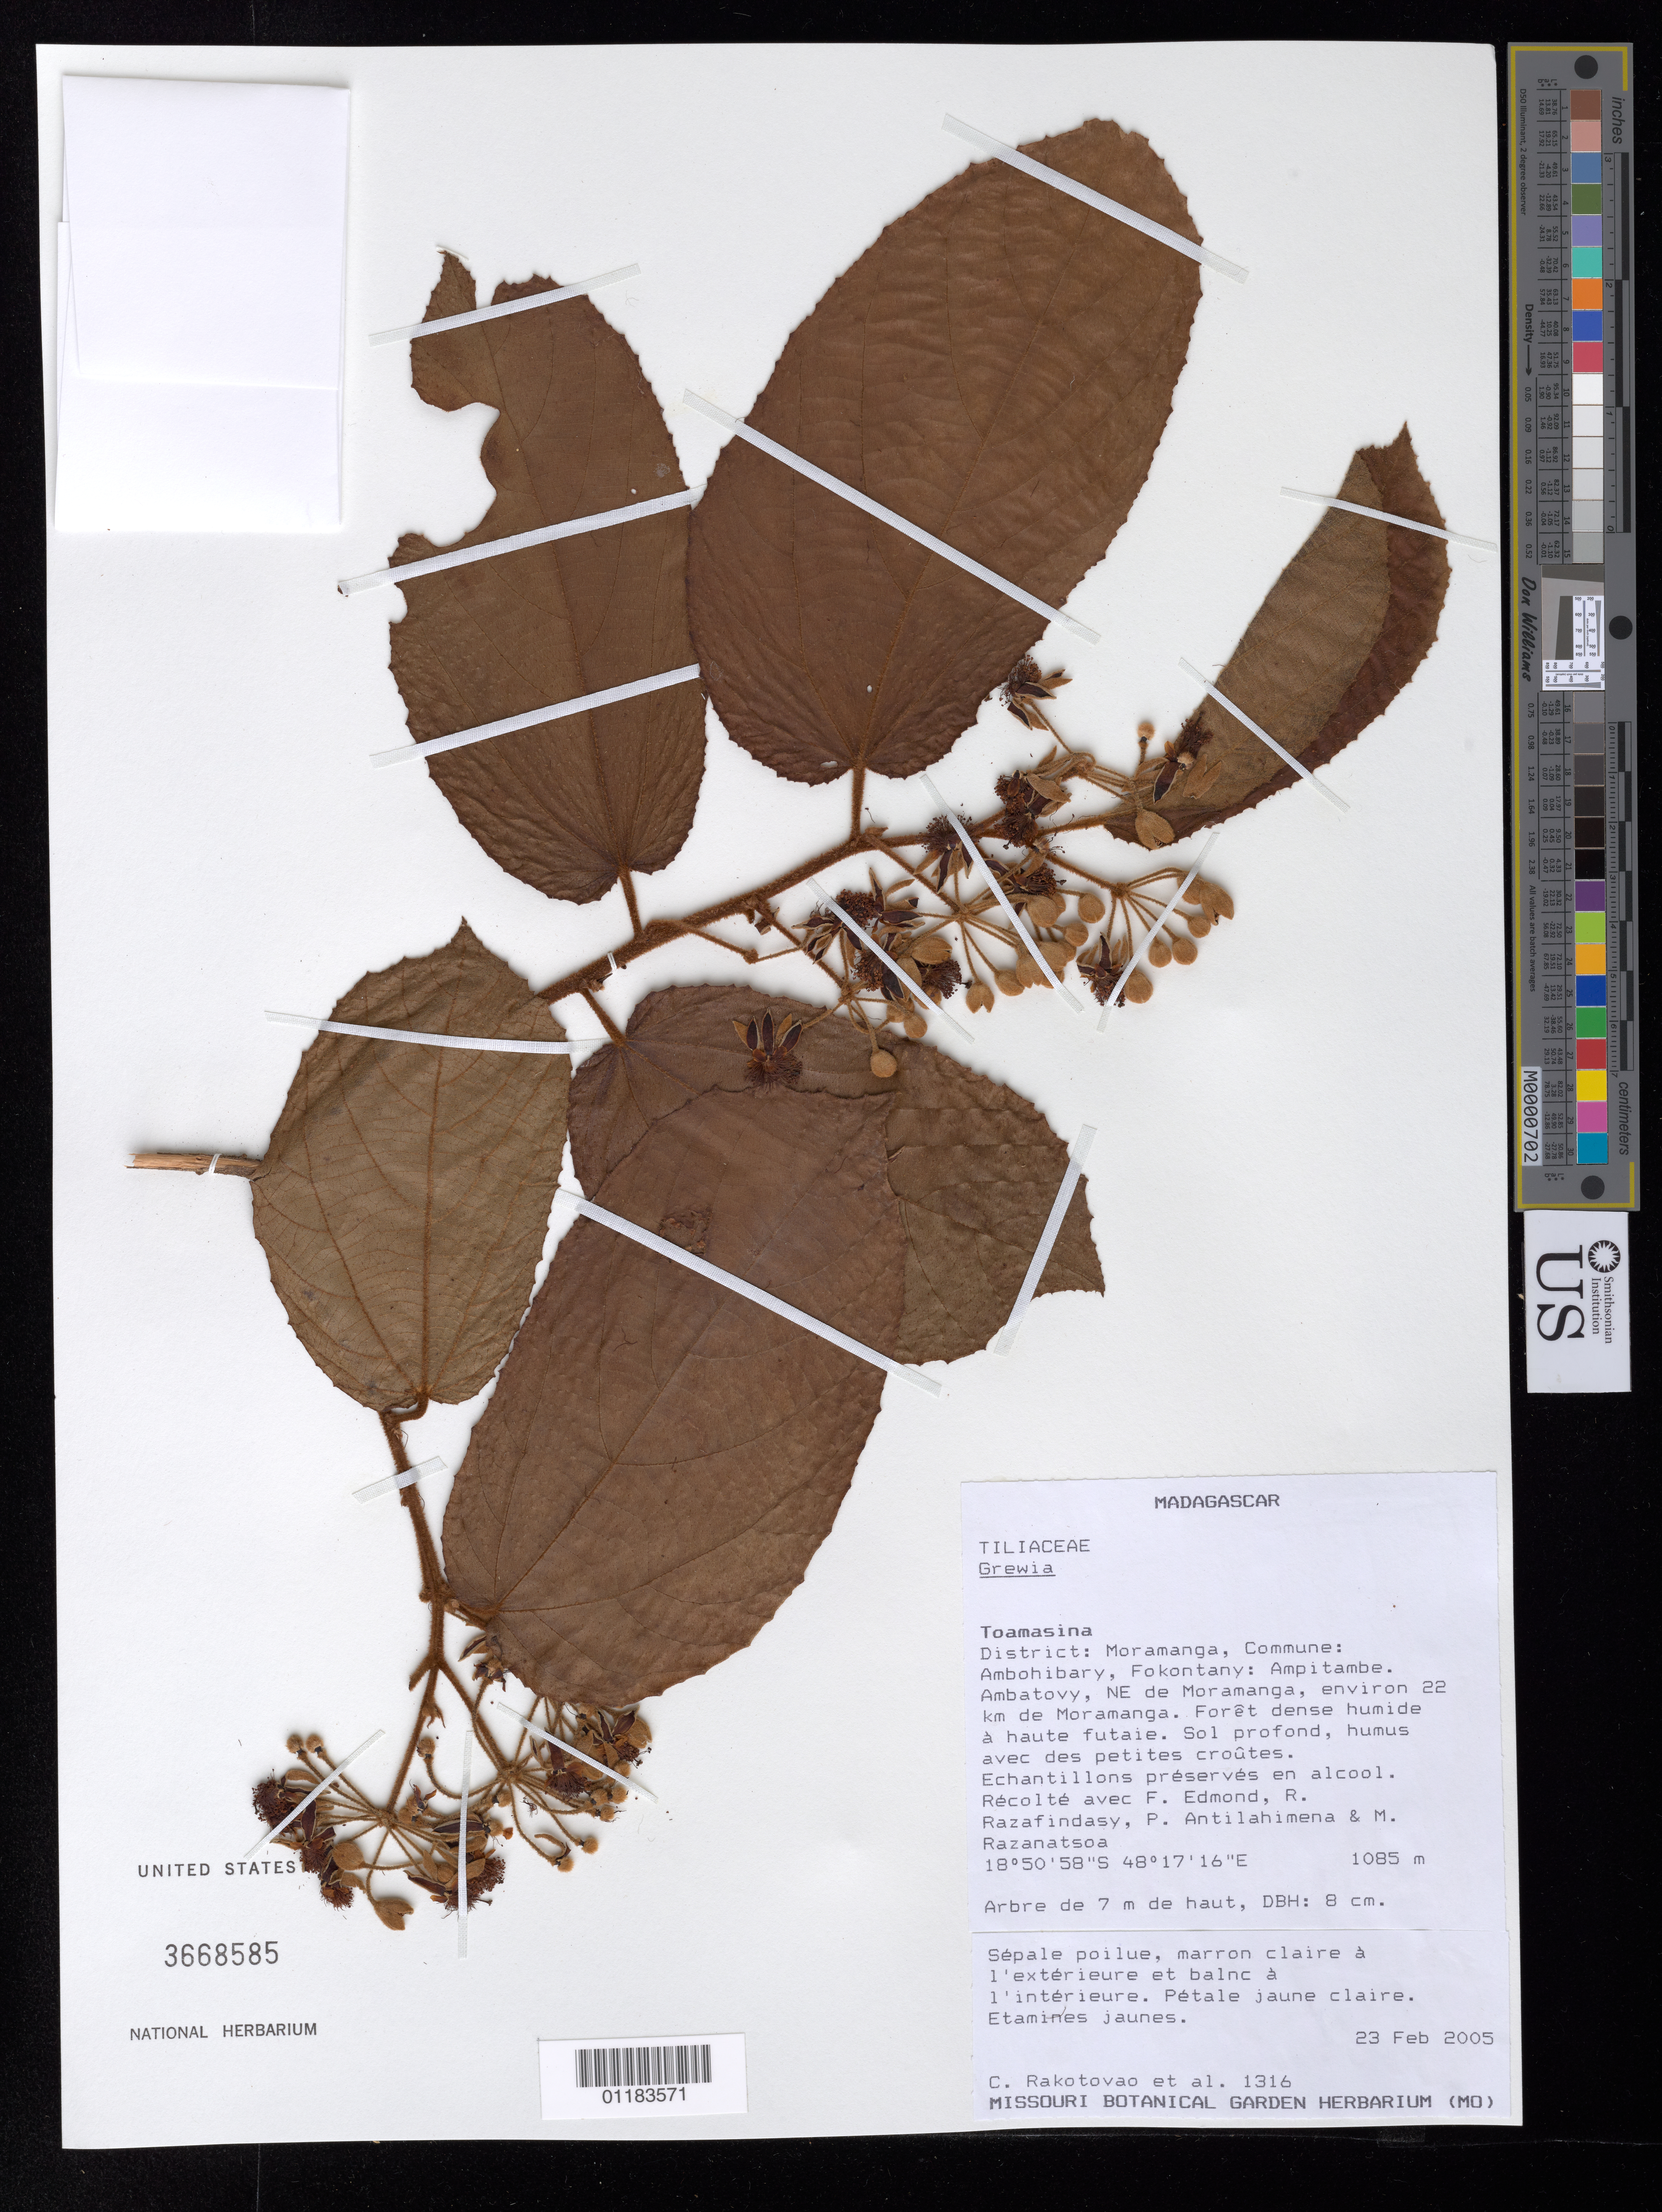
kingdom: Plantae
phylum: Tracheophyta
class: Magnoliopsida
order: Malvales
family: Malvaceae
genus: Grewia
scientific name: Grewia aprina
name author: Capuron & Mabb. ex Phillipson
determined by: Dorr, Laurence J., Curator (BOT), Smithsonian Institution - National Museum of Natural History (UNITED STATES)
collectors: C. Rakotovao, F. Edmond, R. Razafindasy, P. Antilahimena & M. Razanatsoa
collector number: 1316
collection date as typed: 23 Feb 2005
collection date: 2005-02-23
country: Madagascar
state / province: Alaotra Mangoro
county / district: Moramanga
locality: Commune: Ambohibary, Fokontany: Ampitambe. Ambatovy, NE de Moramanga, environ 2 km de Moramanga.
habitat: foret dense humide a haute futaie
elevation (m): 1085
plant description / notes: echantillons preserves en alcool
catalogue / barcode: US 3668585